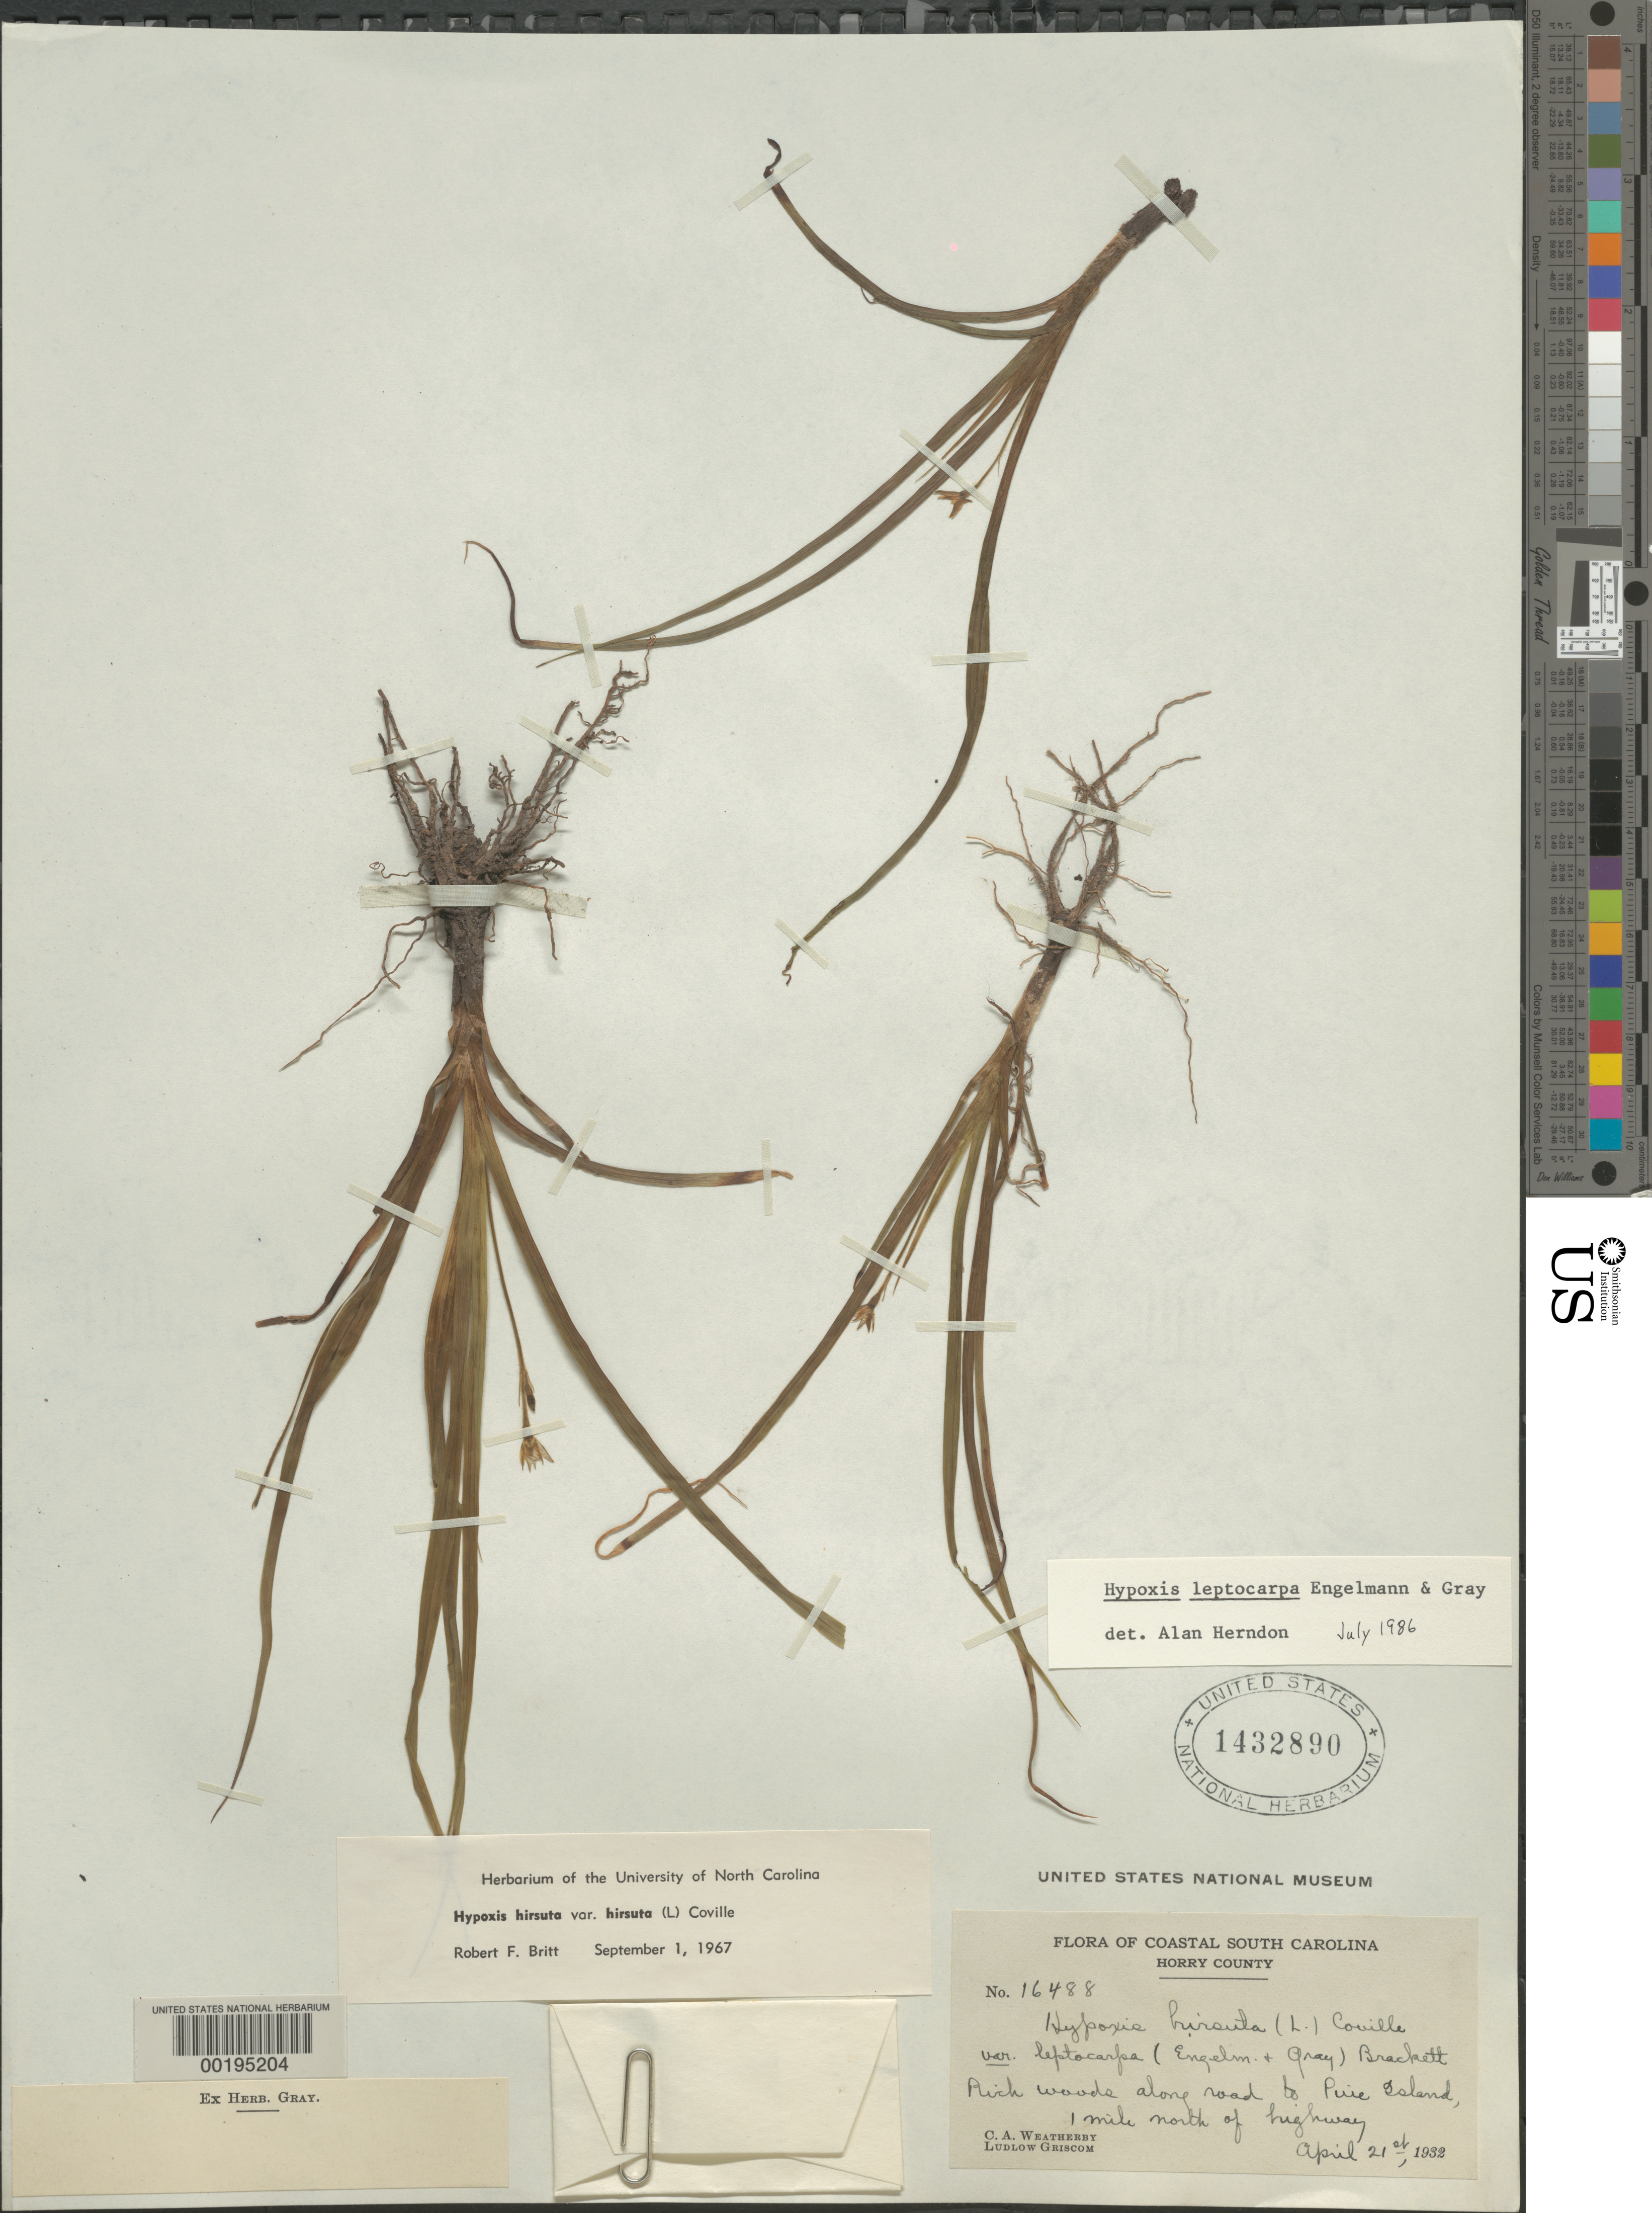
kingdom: Plantae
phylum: Tracheophyta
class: Liliopsida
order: Asparagales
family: Hypoxidaceae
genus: Hypoxis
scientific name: Hypoxis leptocarpa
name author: (Engelm. & A. Gray) Small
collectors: C. A. Weatherby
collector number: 16488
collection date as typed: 21 Apr 1932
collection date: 1932-04-21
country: United States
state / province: South Carolina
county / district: Horry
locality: Along road to pine i., 1 mi n of highway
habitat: Rich woods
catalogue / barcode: US 1432890